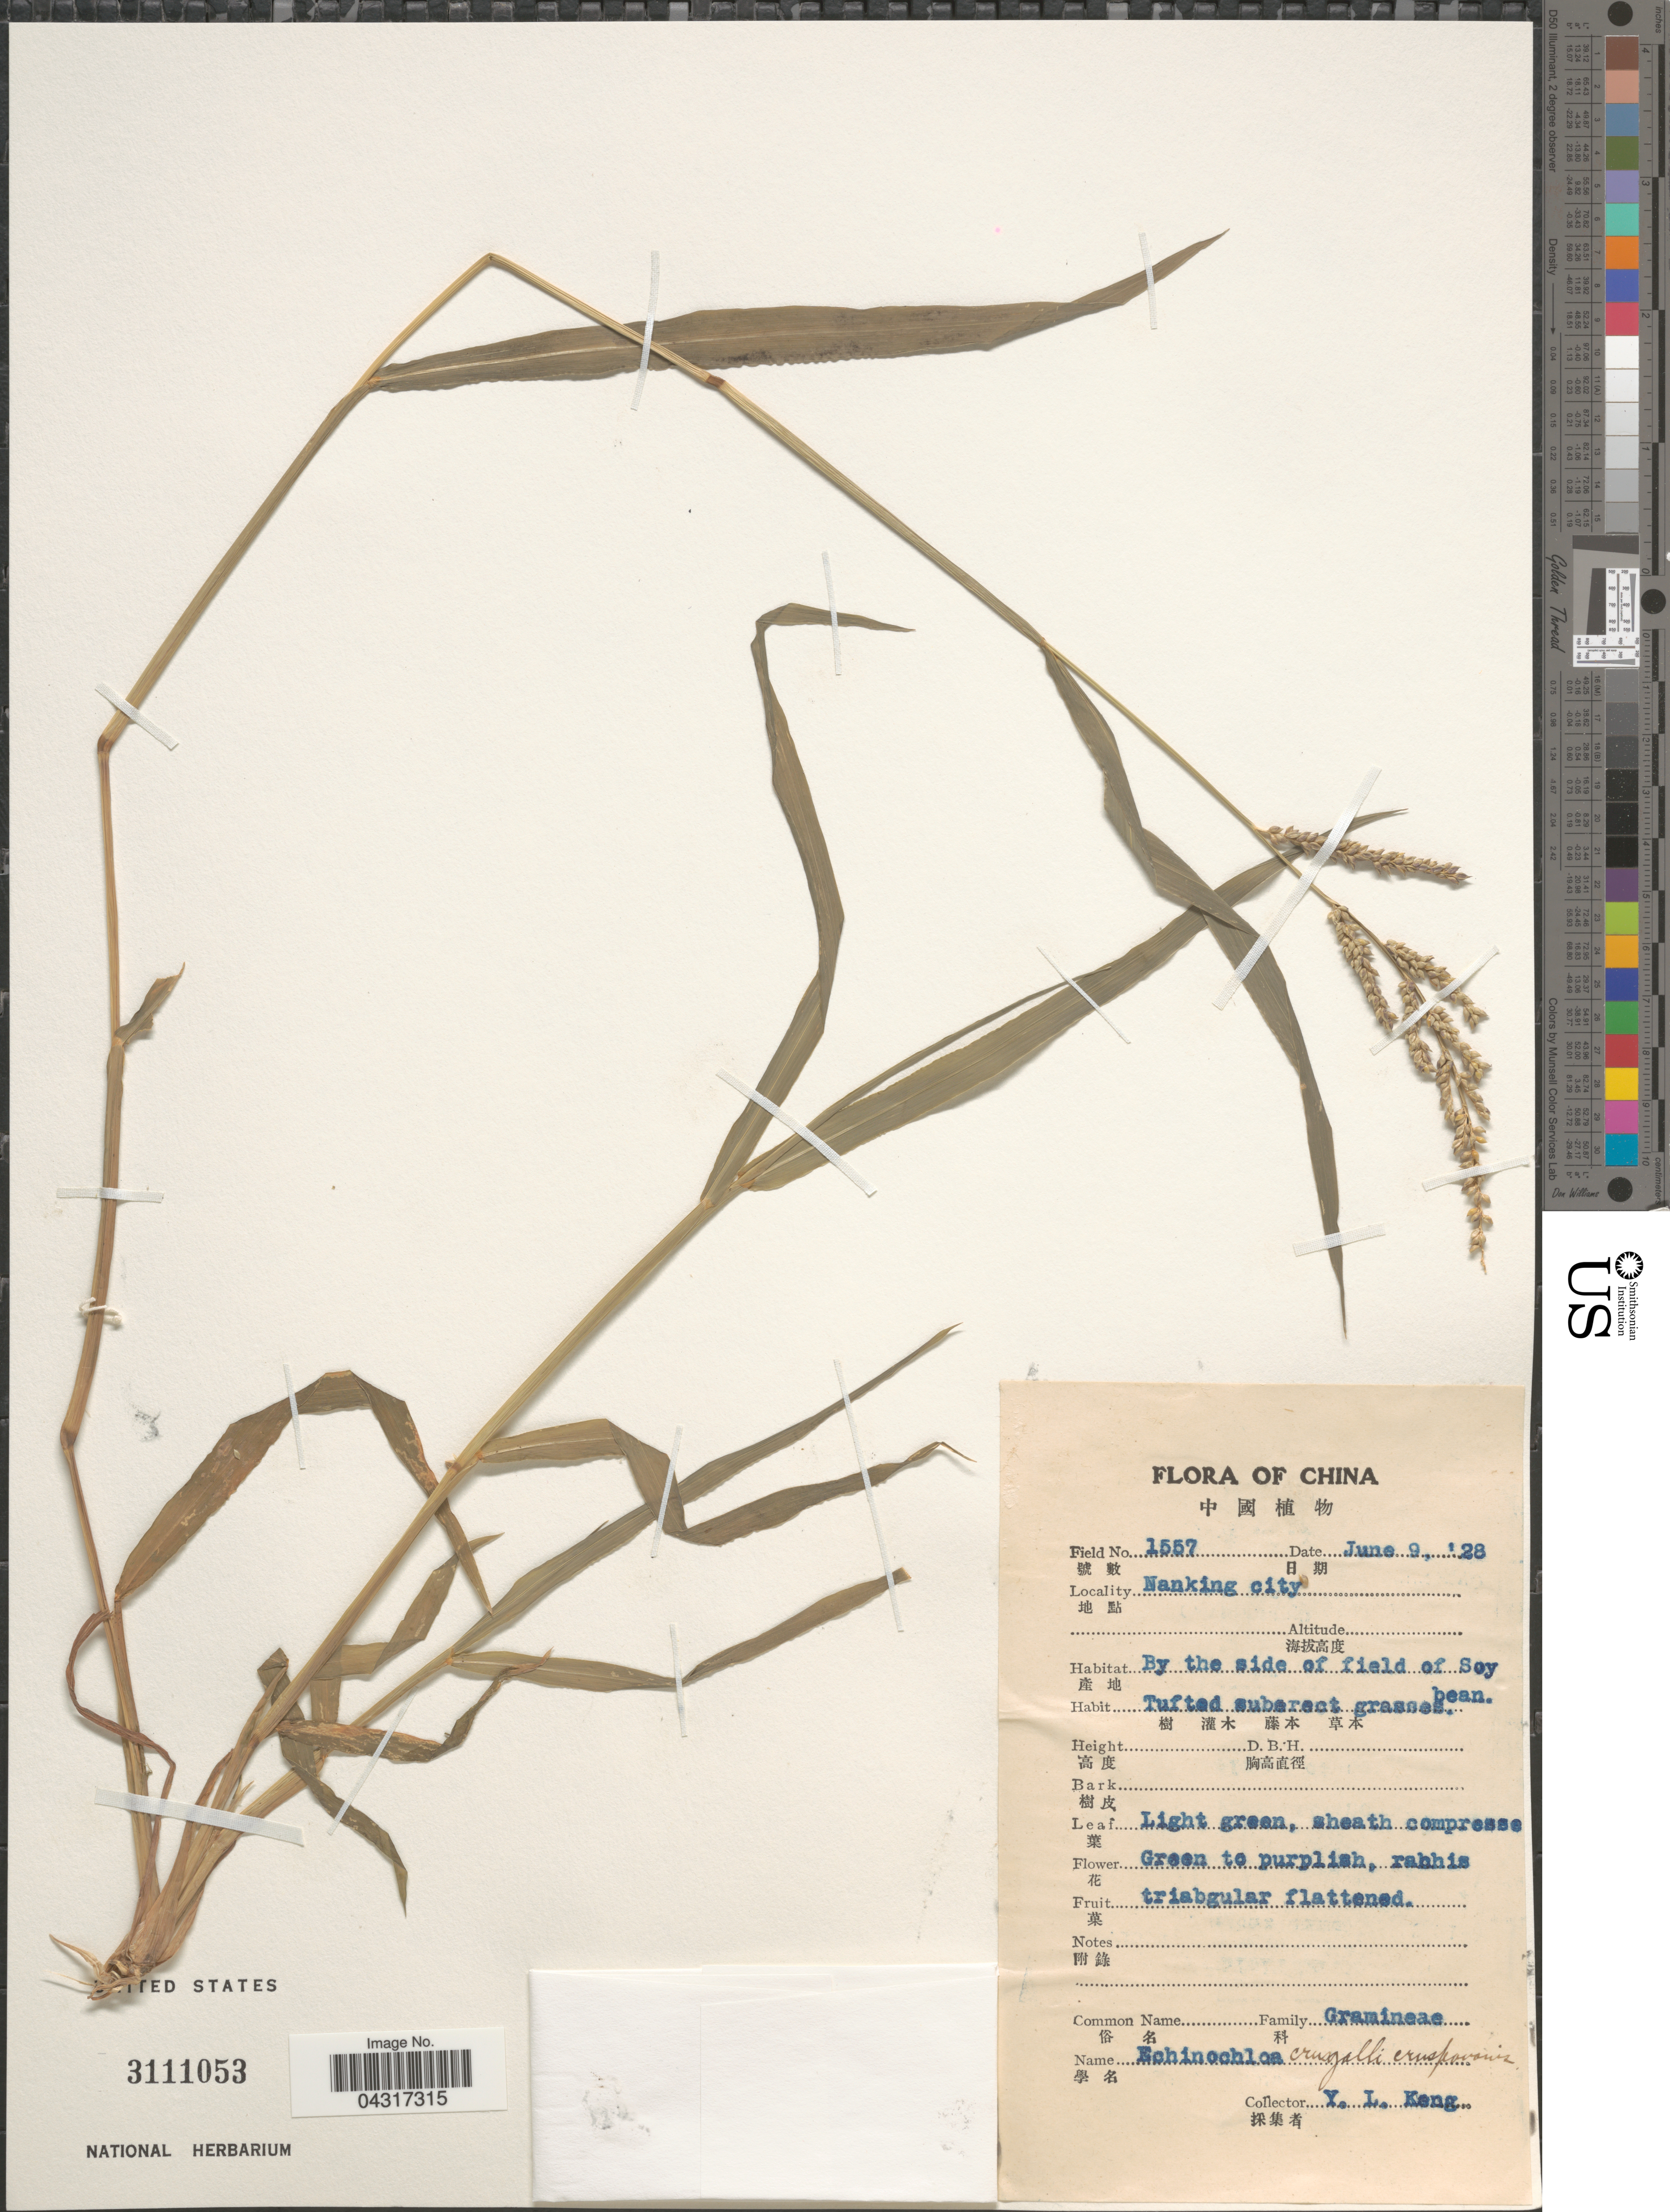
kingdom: Plantae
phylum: Tracheophyta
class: Liliopsida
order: Poales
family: Poaceae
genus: Echinochloa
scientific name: Echinochloa crus-galli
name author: (L.) P. Beauv.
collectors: Y. L. Keng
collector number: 1557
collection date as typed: Transcribed d/m/y: 9/6/28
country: China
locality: Nanking city. By the side of field of Soybean.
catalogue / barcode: US 3111053